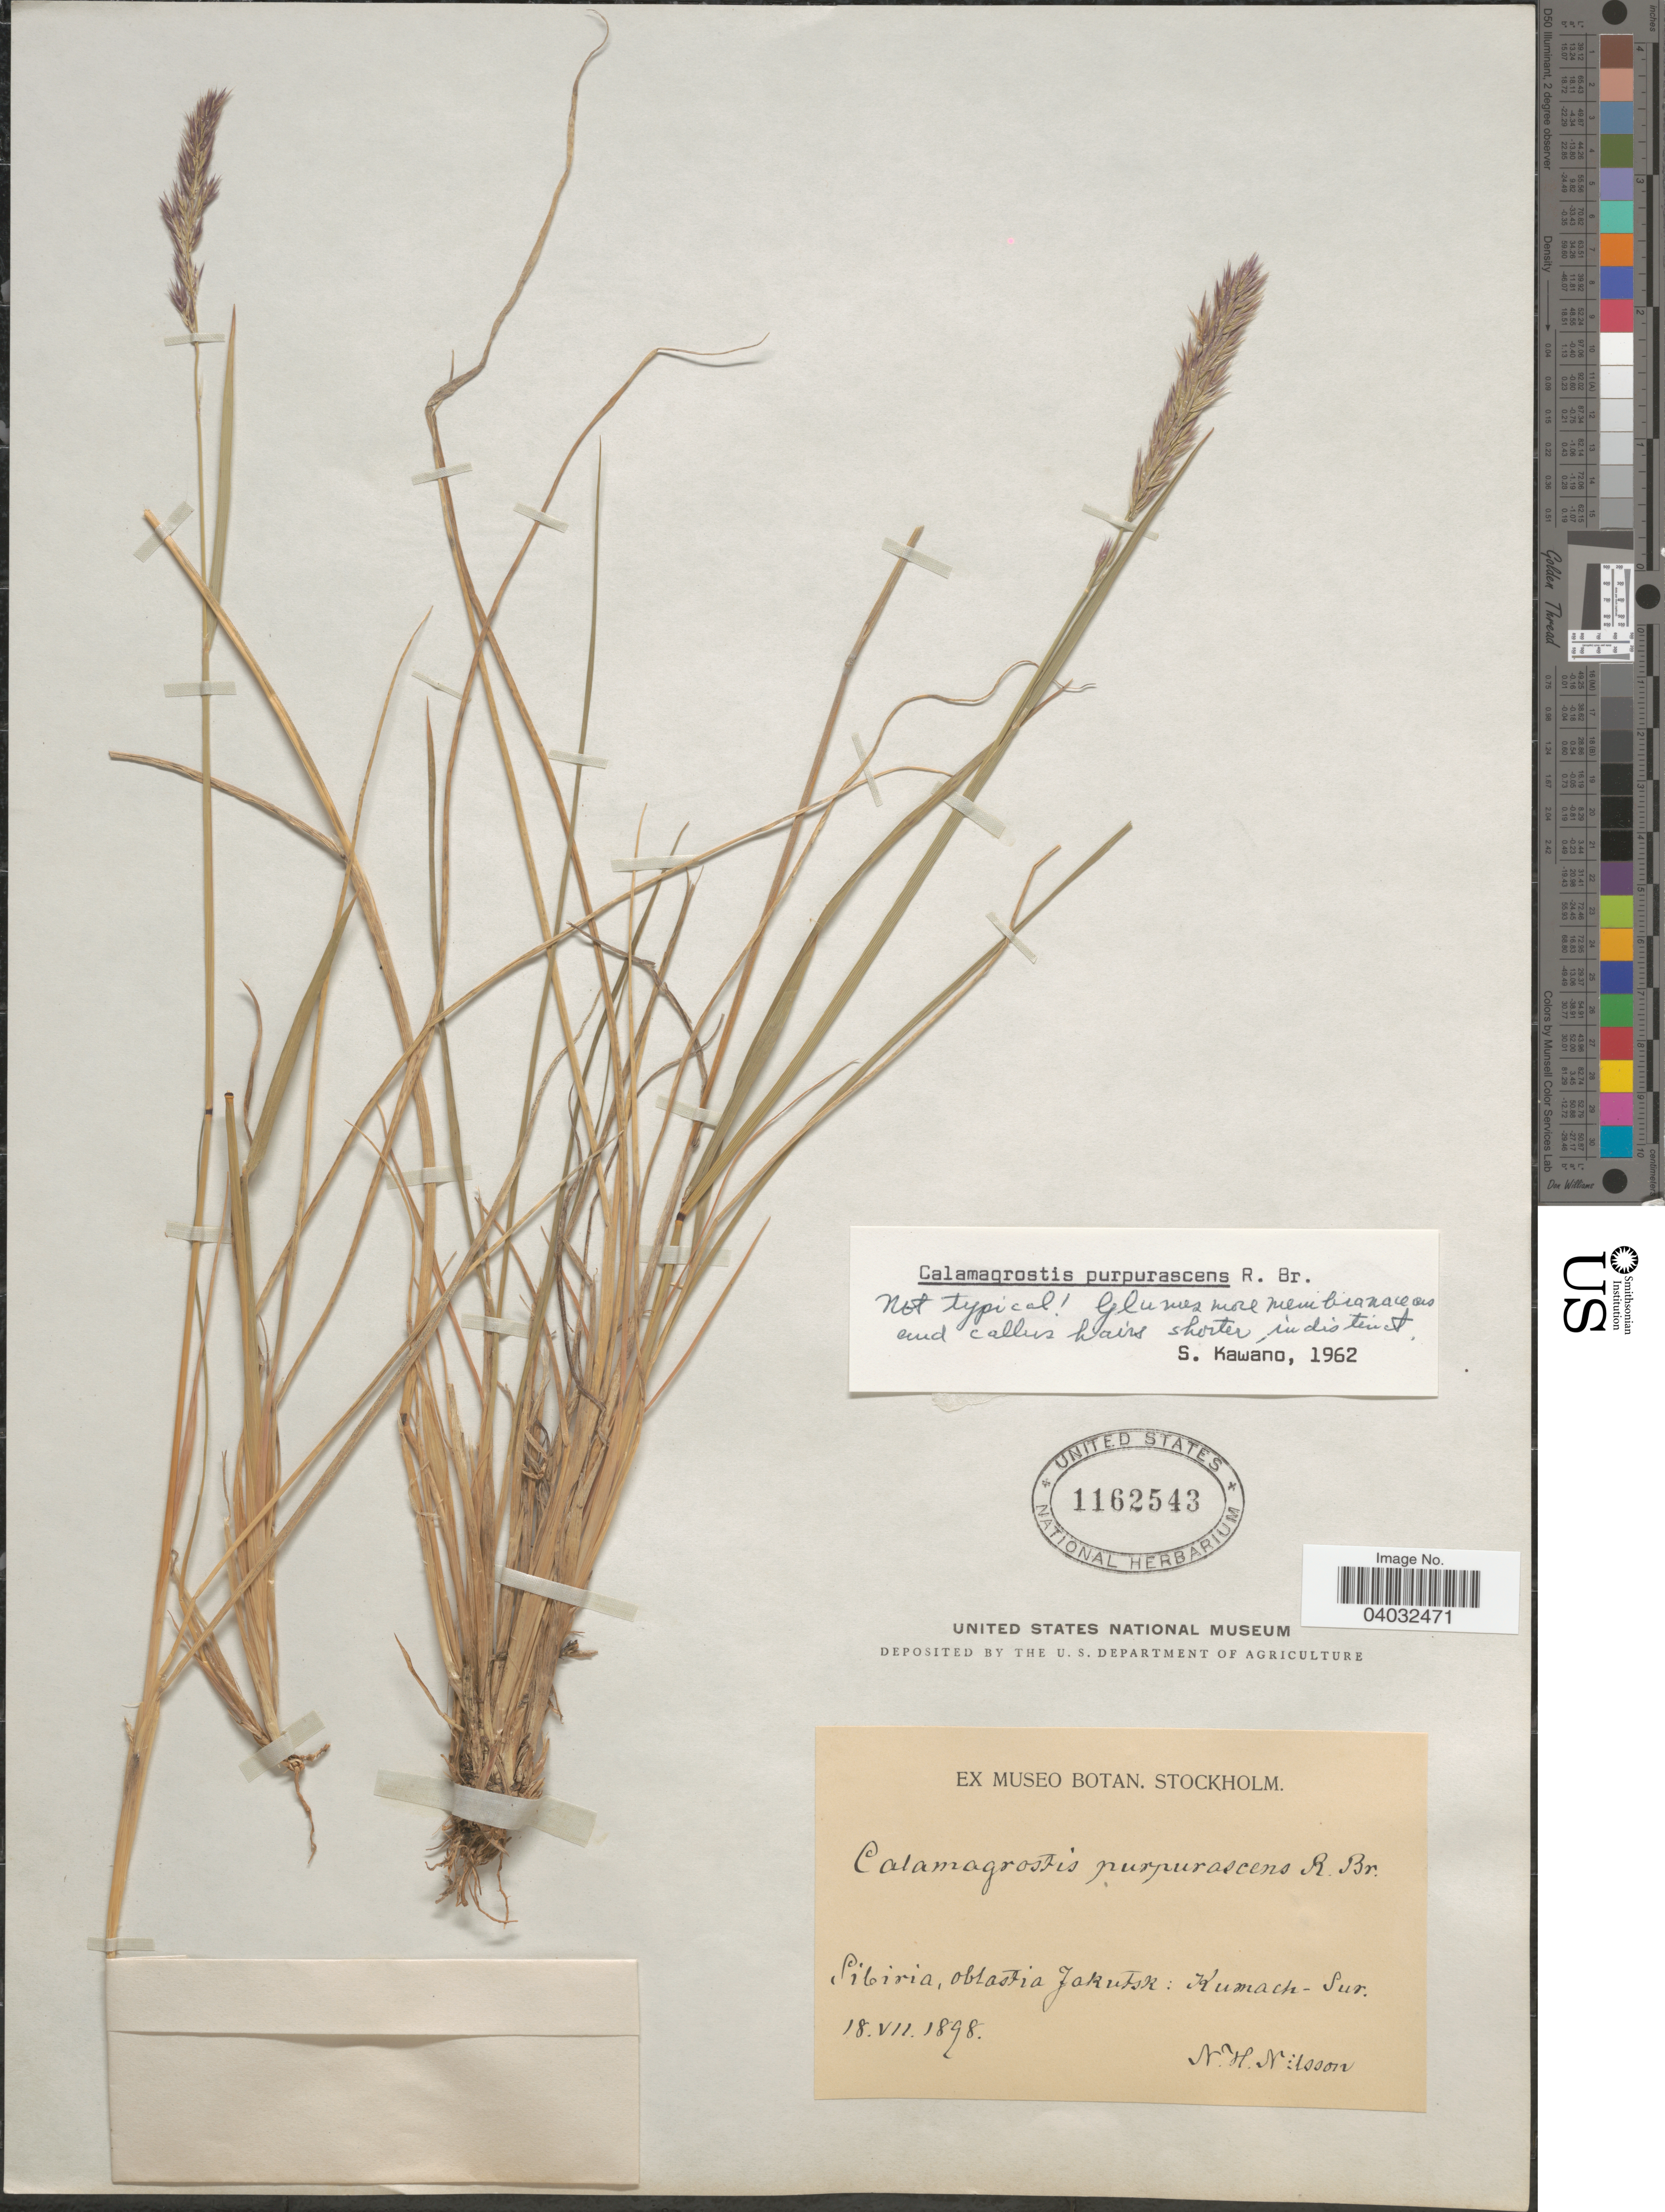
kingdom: Plantae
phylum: Tracheophyta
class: Liliopsida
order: Poales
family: Poaceae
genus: Calamagrostis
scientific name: Calamagrostis purpurascens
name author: R. Br.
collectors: N. H. Nilsson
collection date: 1898-07-18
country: Russian Federation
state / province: Sakha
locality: Sibiria, oblastia Jakutsk: Kumach-Sur.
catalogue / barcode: US 1162543